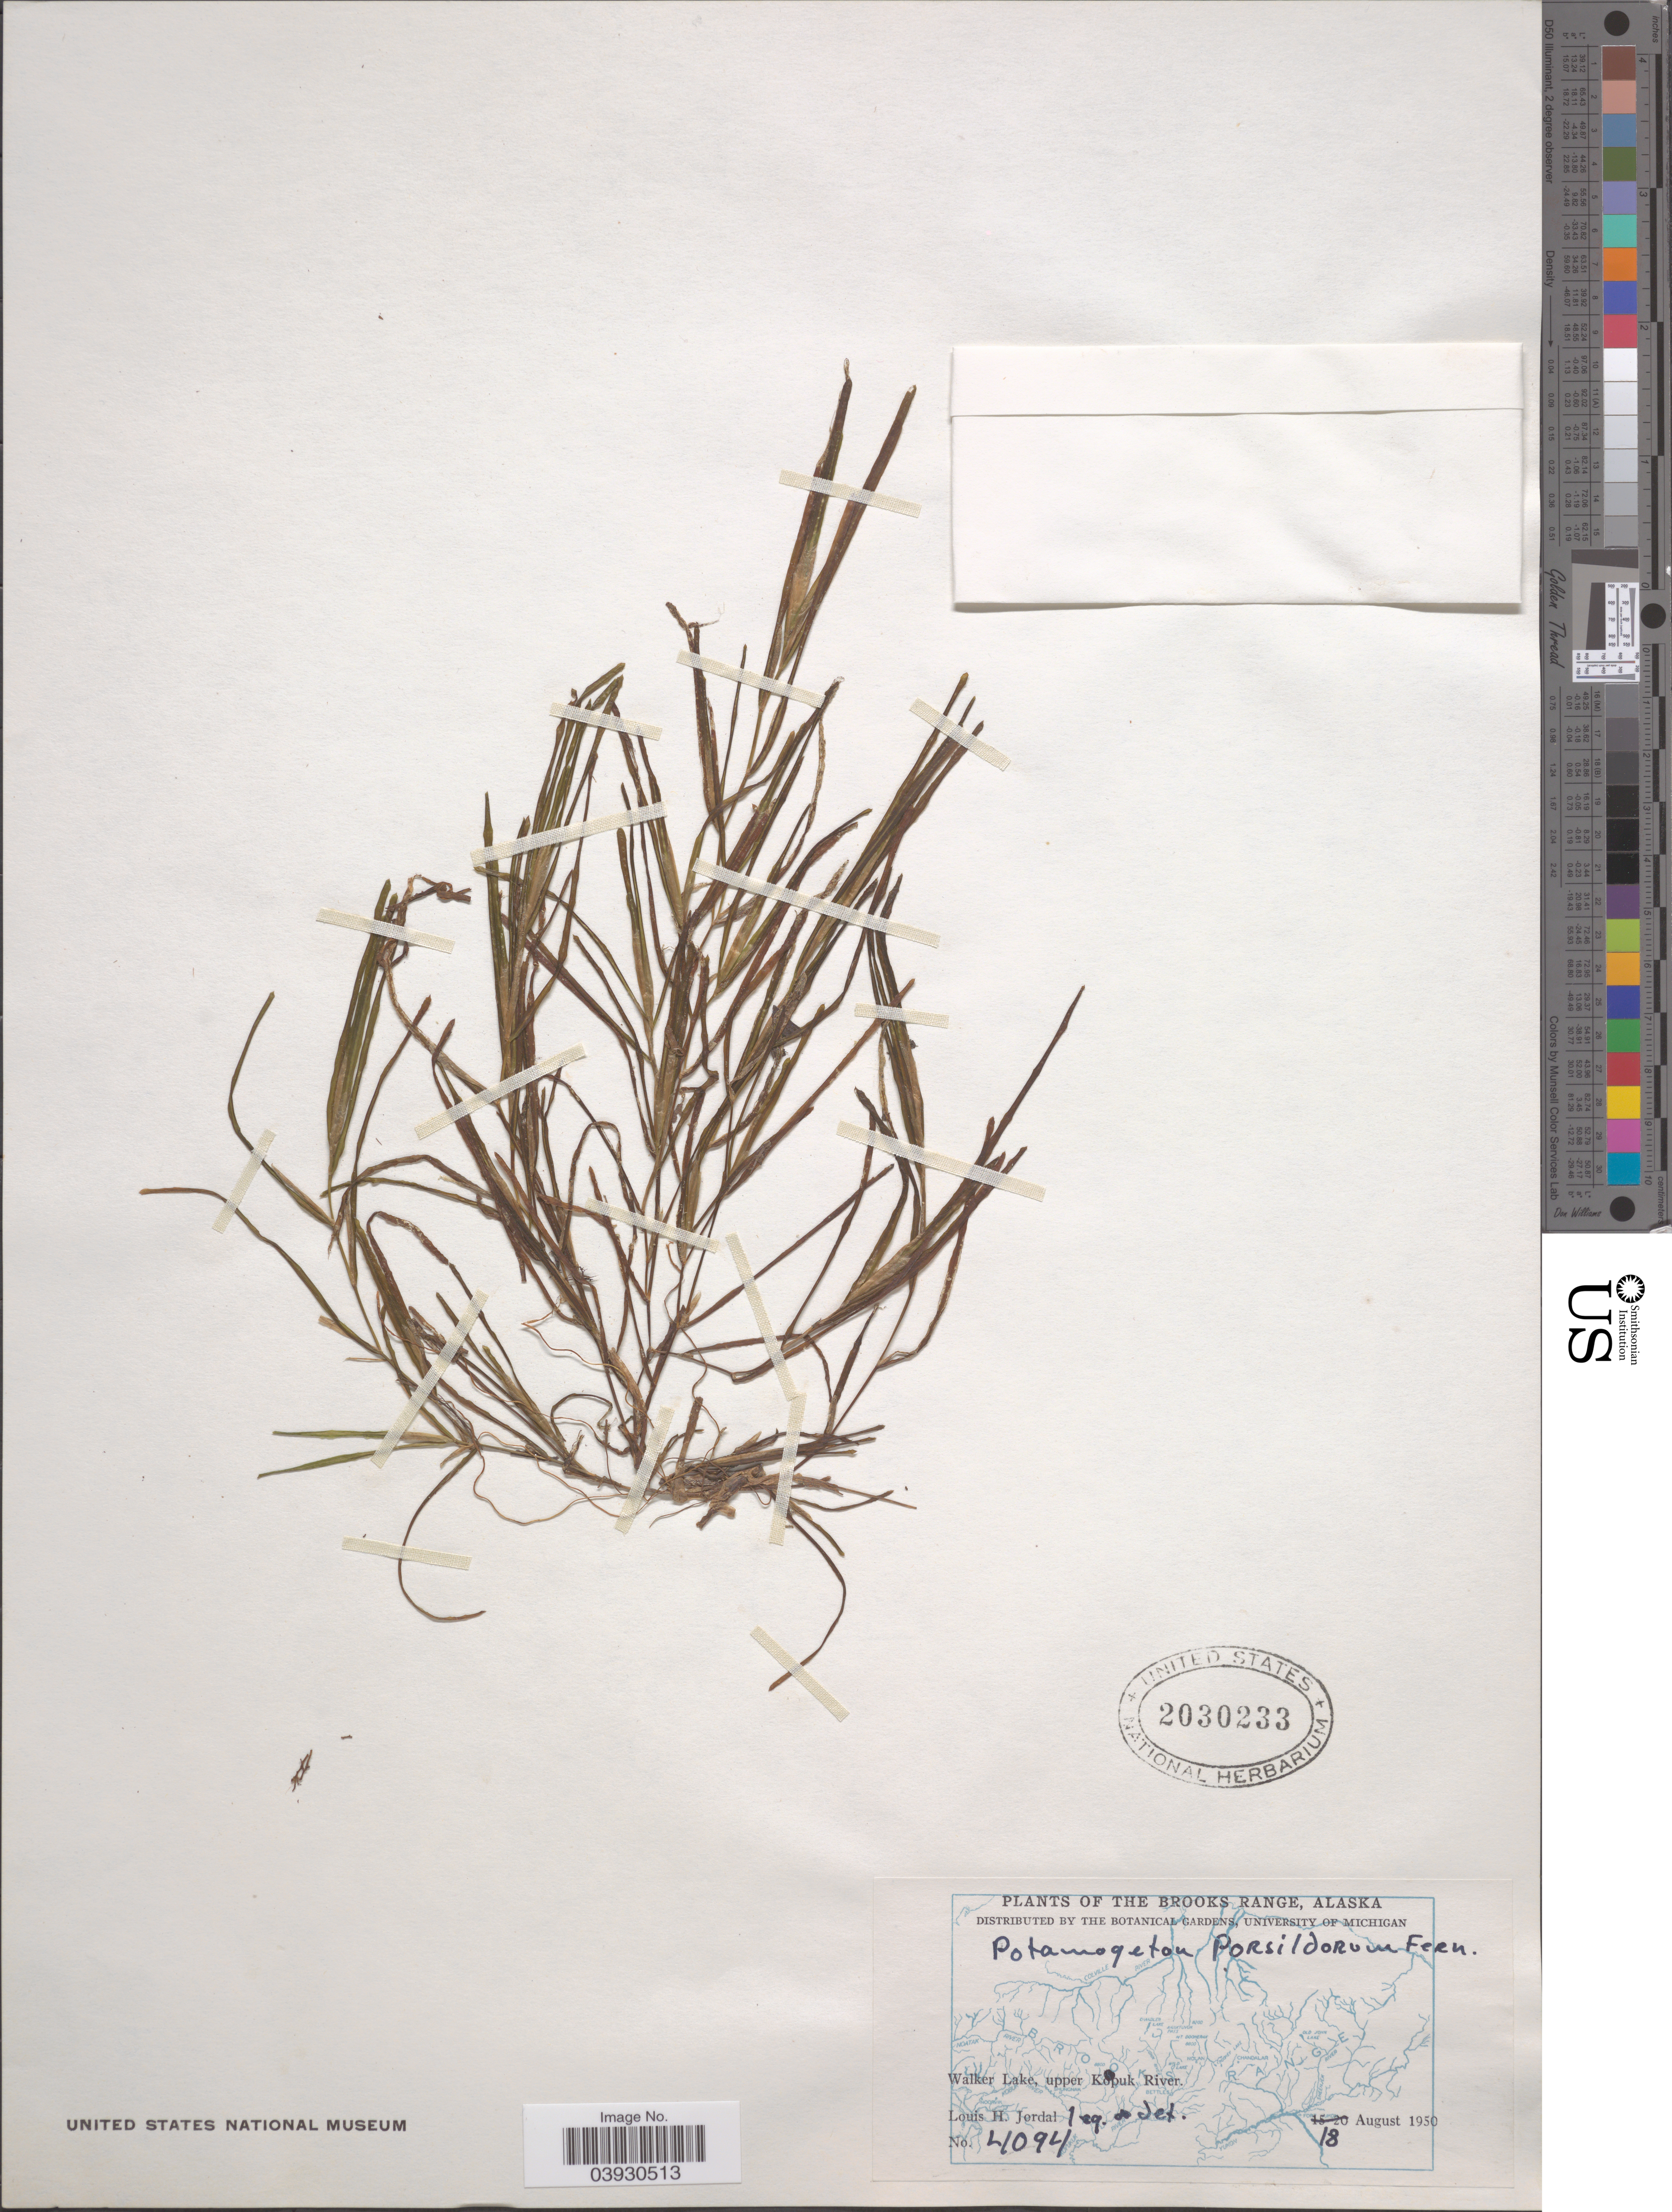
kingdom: Plantae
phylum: Tracheophyta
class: Liliopsida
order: Alismatales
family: Potamogetonaceae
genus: Potamogeton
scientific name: Potamogeton porsildiorum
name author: Fernald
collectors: L. Jordal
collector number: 4094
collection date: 1950-08-18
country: United States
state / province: Alaska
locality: Brooks Range. Walker Lake, upper Kopuk River.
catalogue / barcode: US 2030233